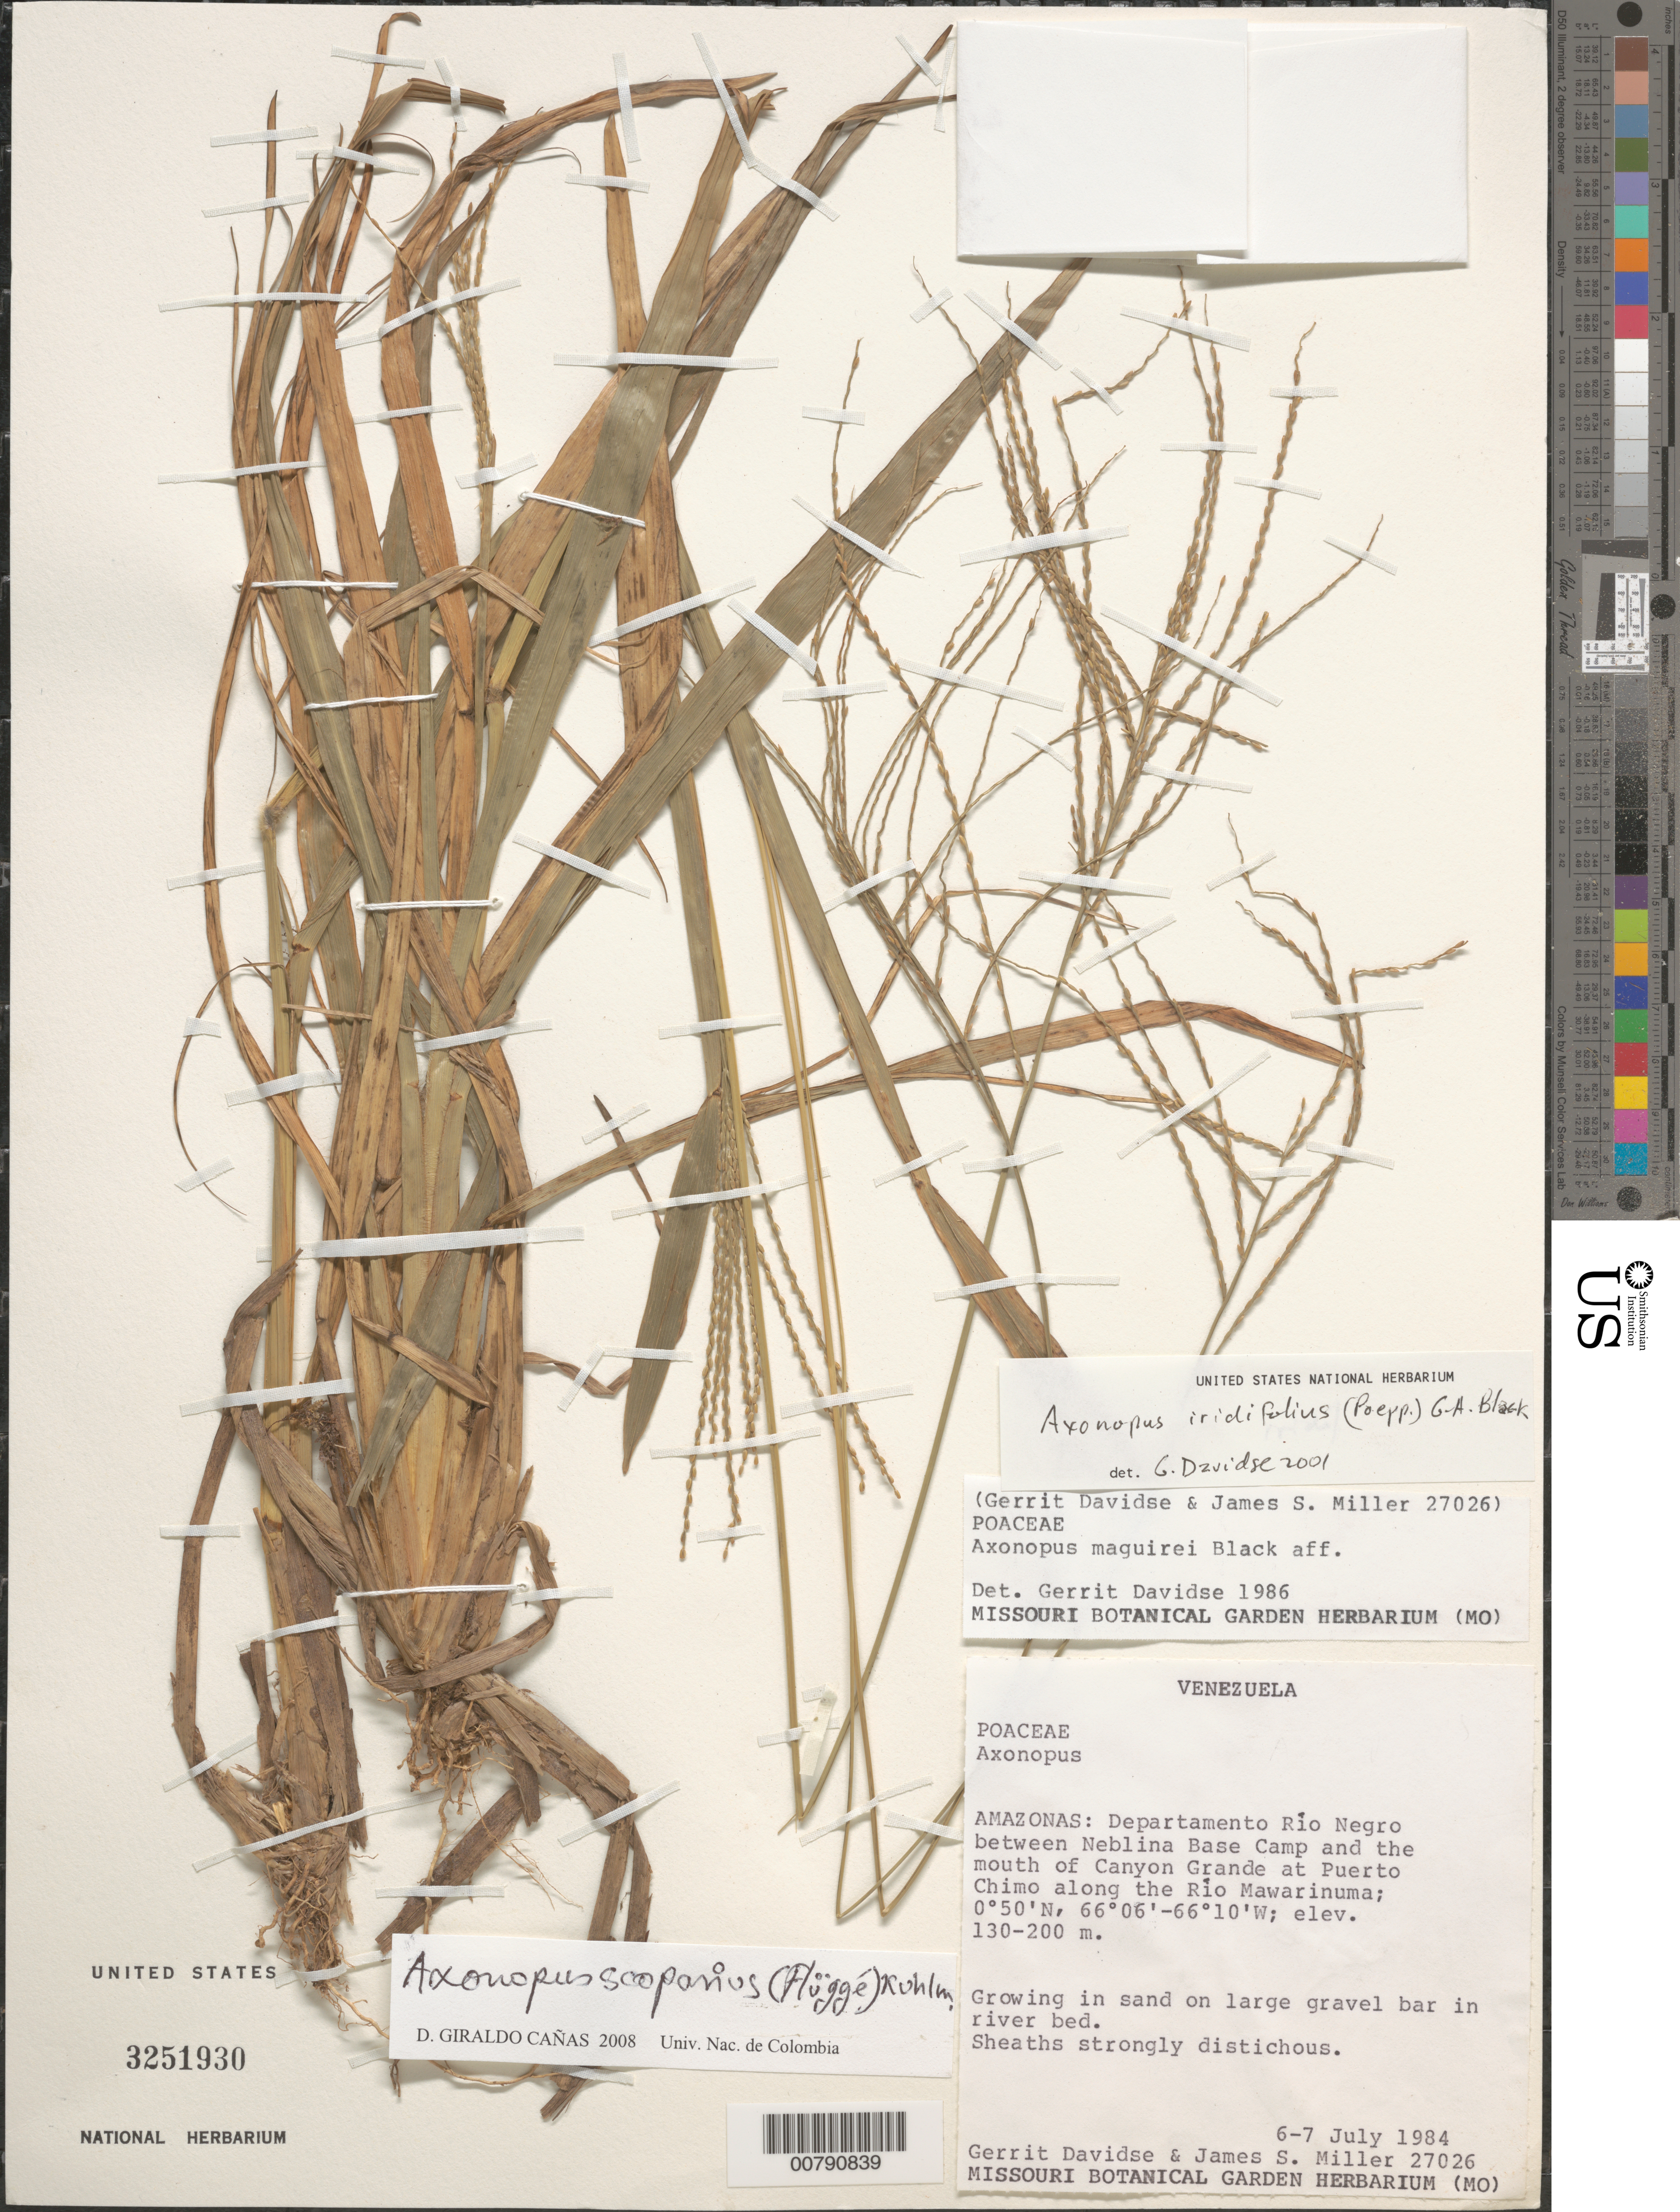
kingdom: Plantae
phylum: Tracheophyta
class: Liliopsida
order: Poales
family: Poaceae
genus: Axonopus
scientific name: Axonopus iridifolius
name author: (Poepp.) G.A. Black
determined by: Davidse, Gerrit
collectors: G. Davidse & J. S. Miller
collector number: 27026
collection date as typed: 6-Jul-84 to 7-Jul-84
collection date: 1984-07-06/1984-07-07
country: Venezuela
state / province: Amazonas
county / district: Río Negro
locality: Neblina Base Camp to mouth of Canyon Grande, along Río Mawarinuma, at Puerto Chimo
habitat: Growing in sand on large gravel bar in river bed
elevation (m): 130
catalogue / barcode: US 3251930